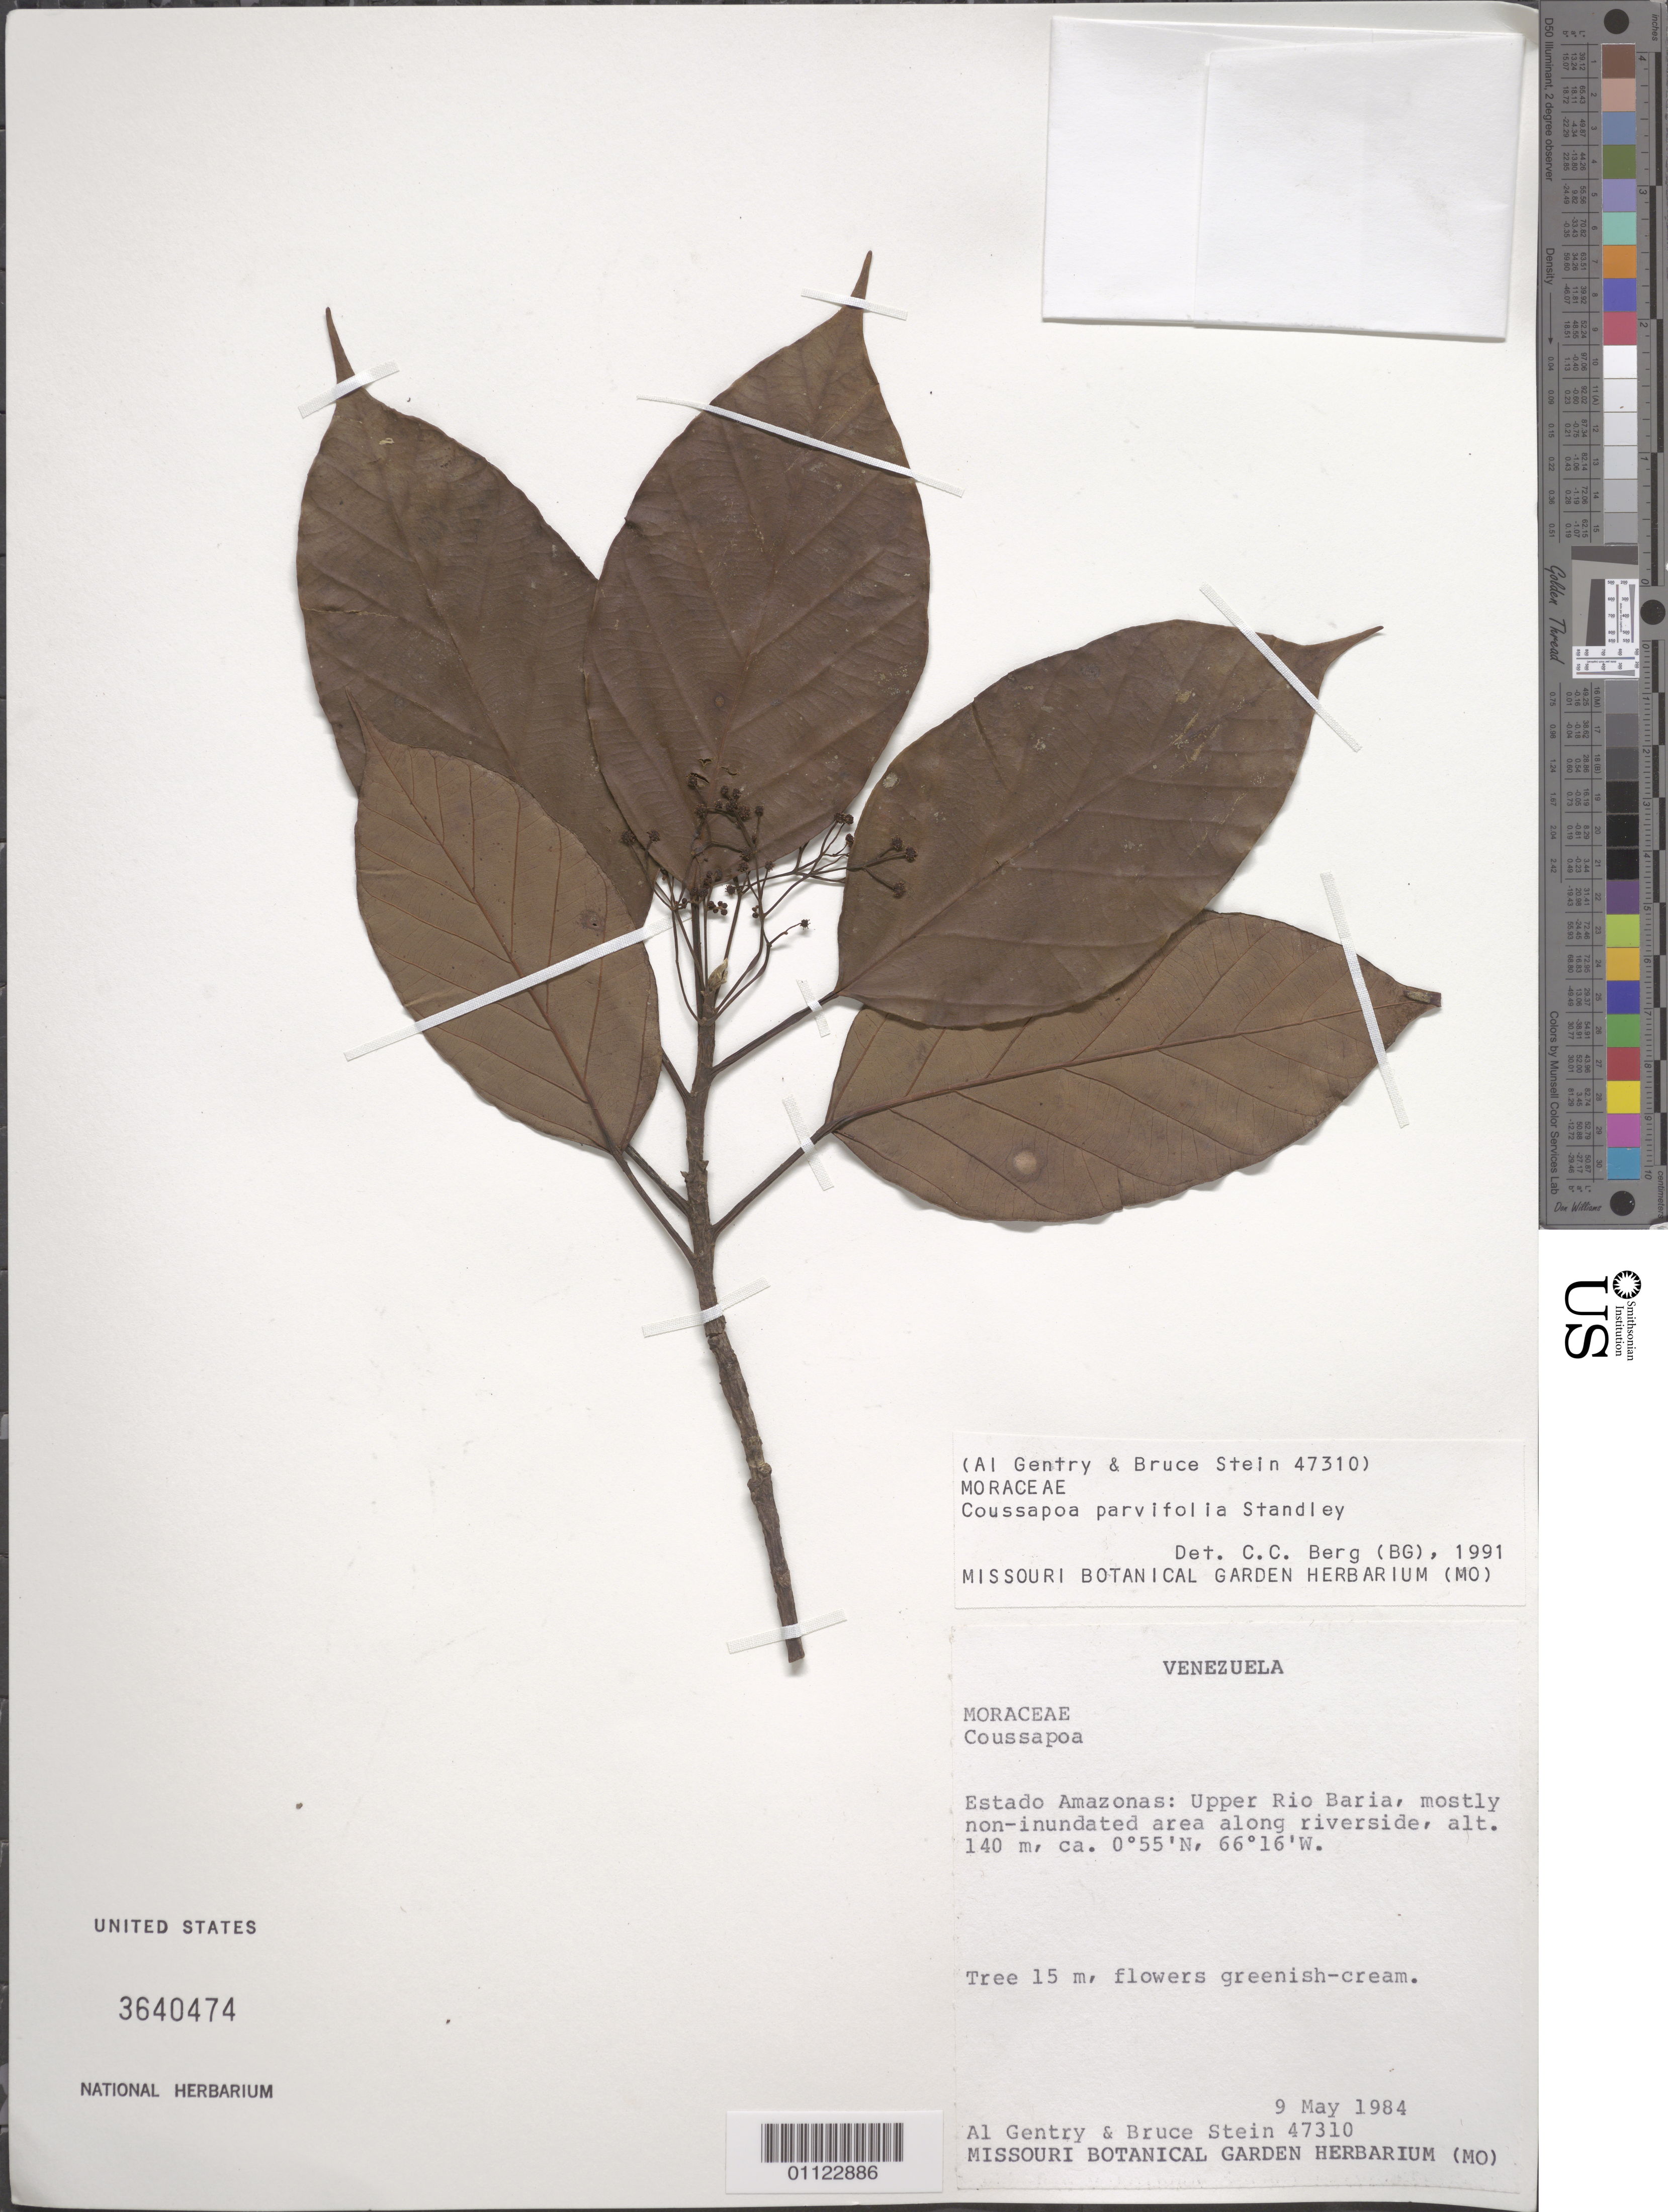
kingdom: Plantae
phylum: Tracheophyta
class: Magnoliopsida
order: Rosales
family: Urticaceae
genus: Coussapoa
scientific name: Coussapoa parvifolia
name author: Standl.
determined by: Berg, C. C.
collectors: A. H. Gentry & B. Stein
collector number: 47310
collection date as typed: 9-May-84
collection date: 1984-05-09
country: Venezuela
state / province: Amazonas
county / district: Río Negro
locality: Río Baria, upper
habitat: Mostly non-inundated area along riverside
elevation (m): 140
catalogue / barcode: US 3640474